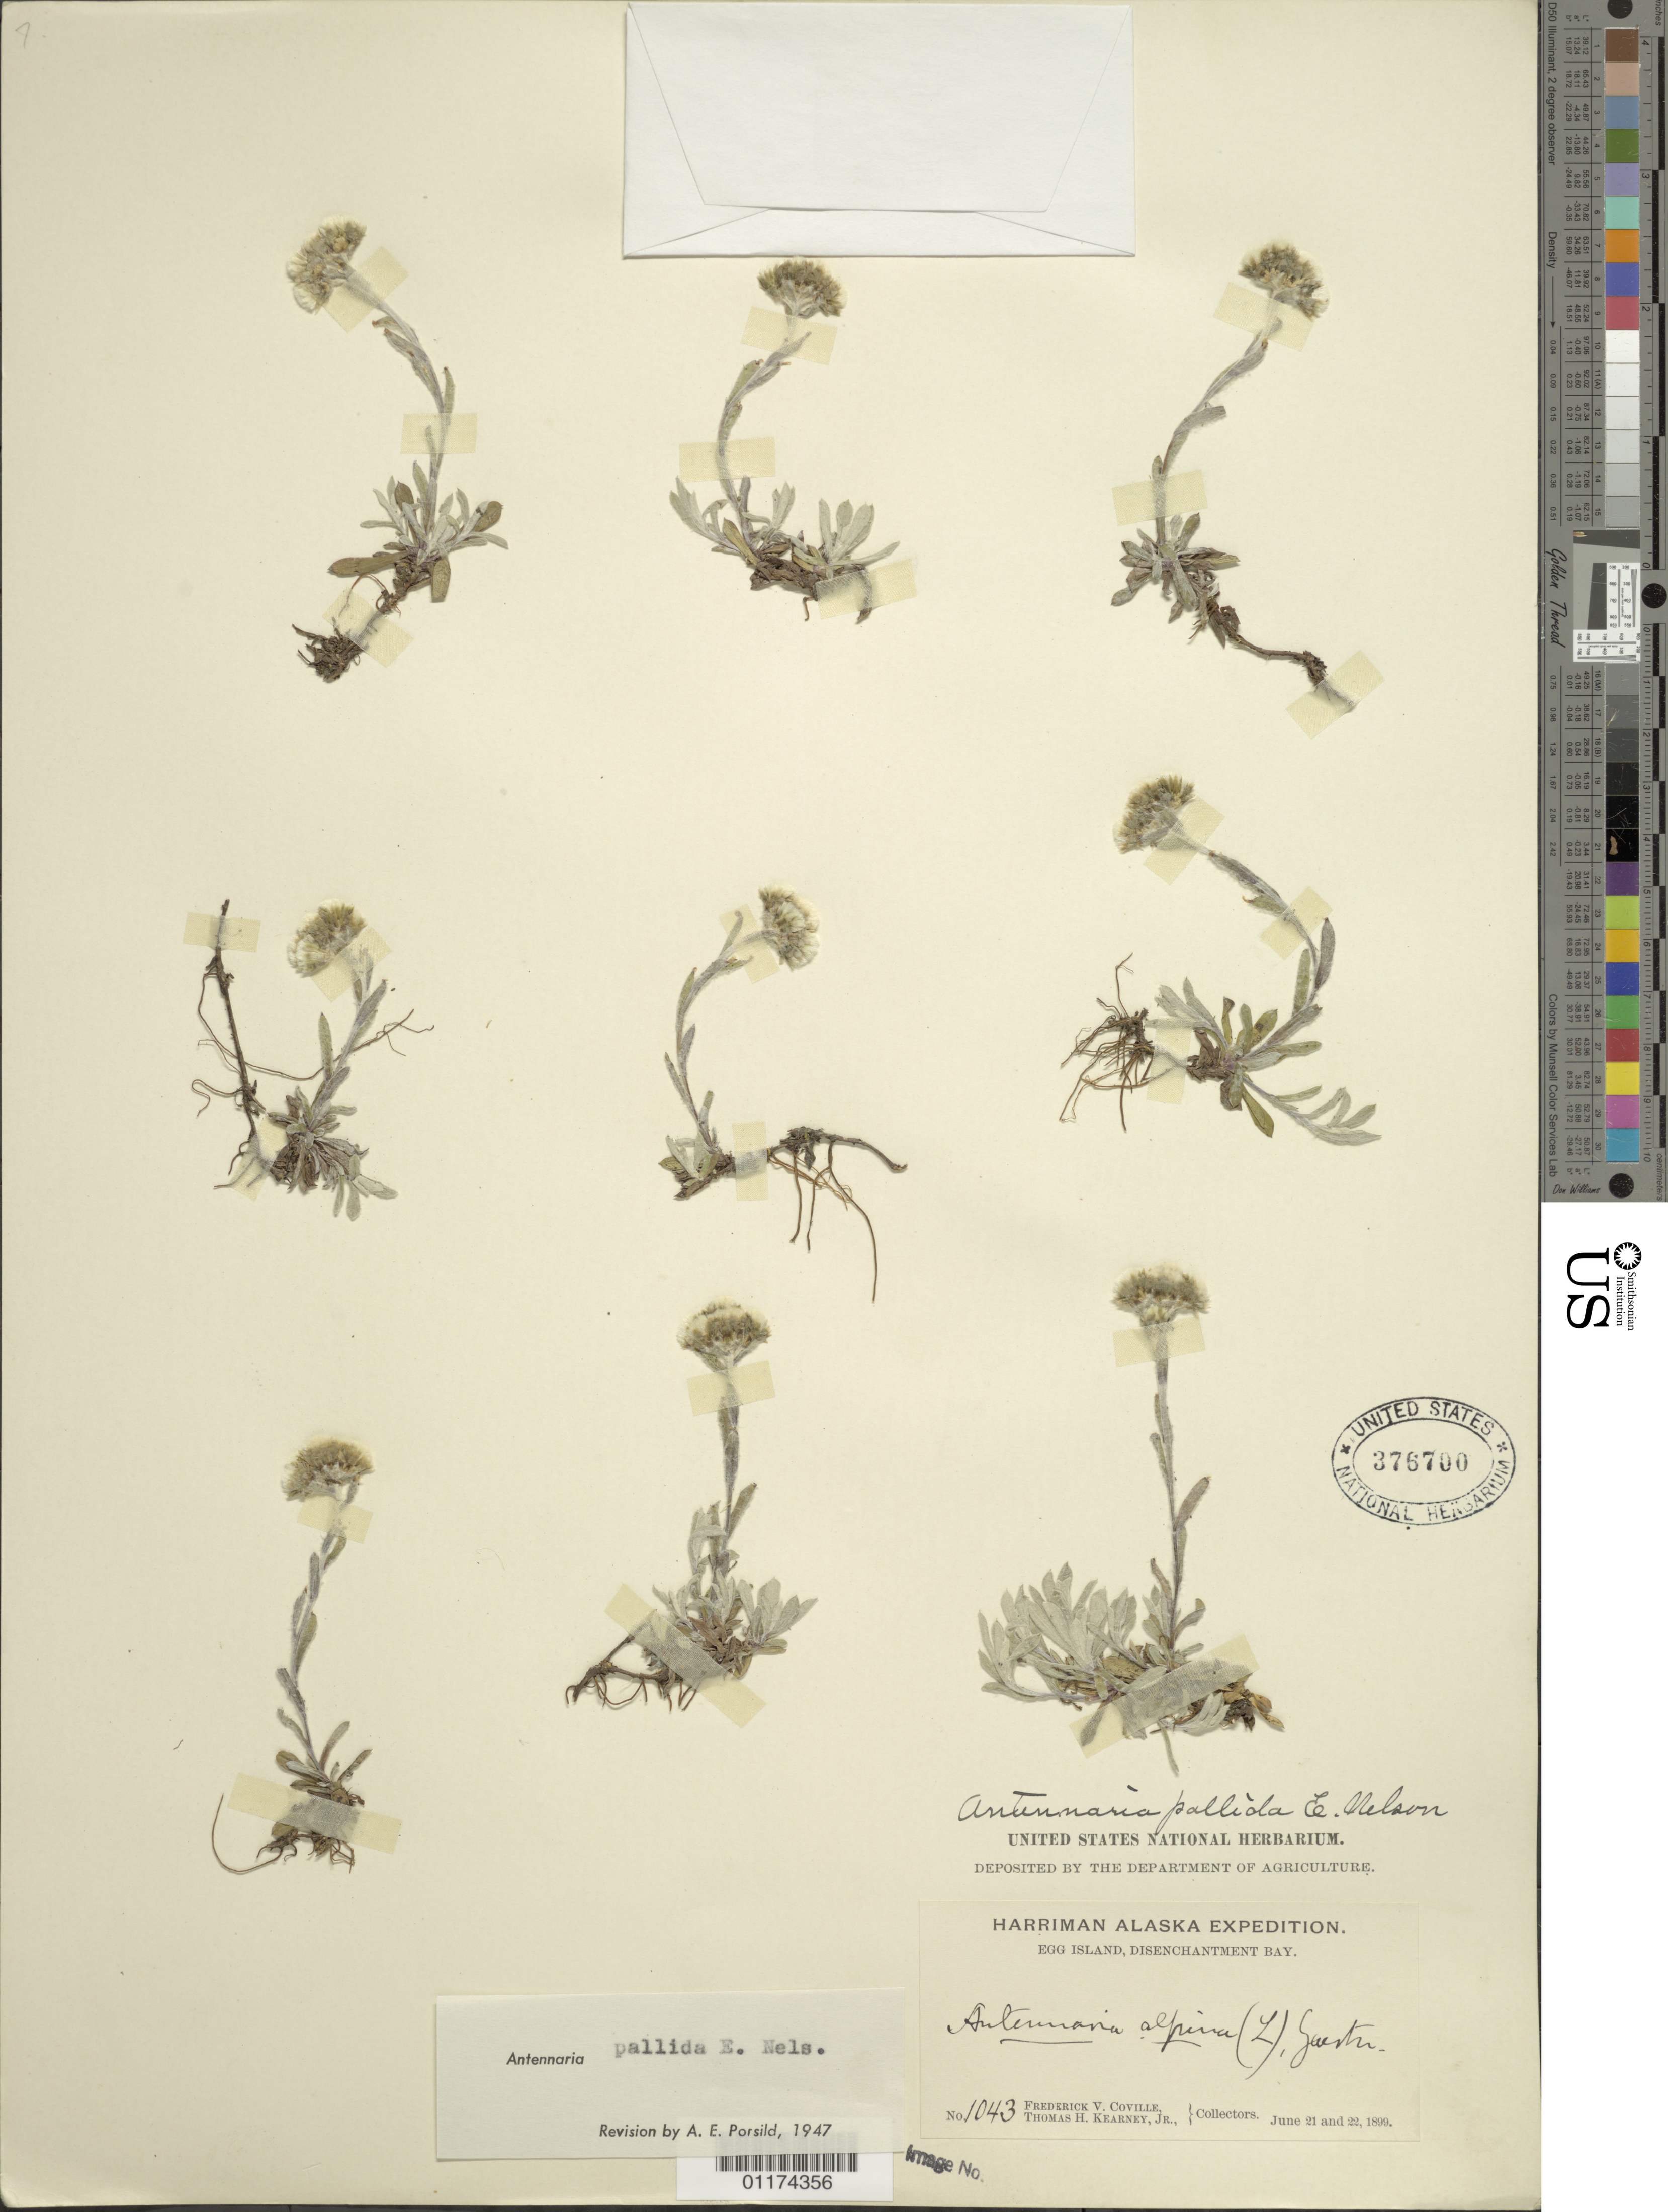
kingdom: Plantae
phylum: Tracheophyta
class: Magnoliopsida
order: Asterales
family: Asteraceae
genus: Antennaria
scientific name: Antennaria pallida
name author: E.E. Nelson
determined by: Porsild, A. E.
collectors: F. V. Coville & T. H. Kearney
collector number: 1043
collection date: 1899-06-21,1899-06-22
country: United States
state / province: Alaska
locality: Egg Island, Disenchantment Bay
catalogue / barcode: US 376700